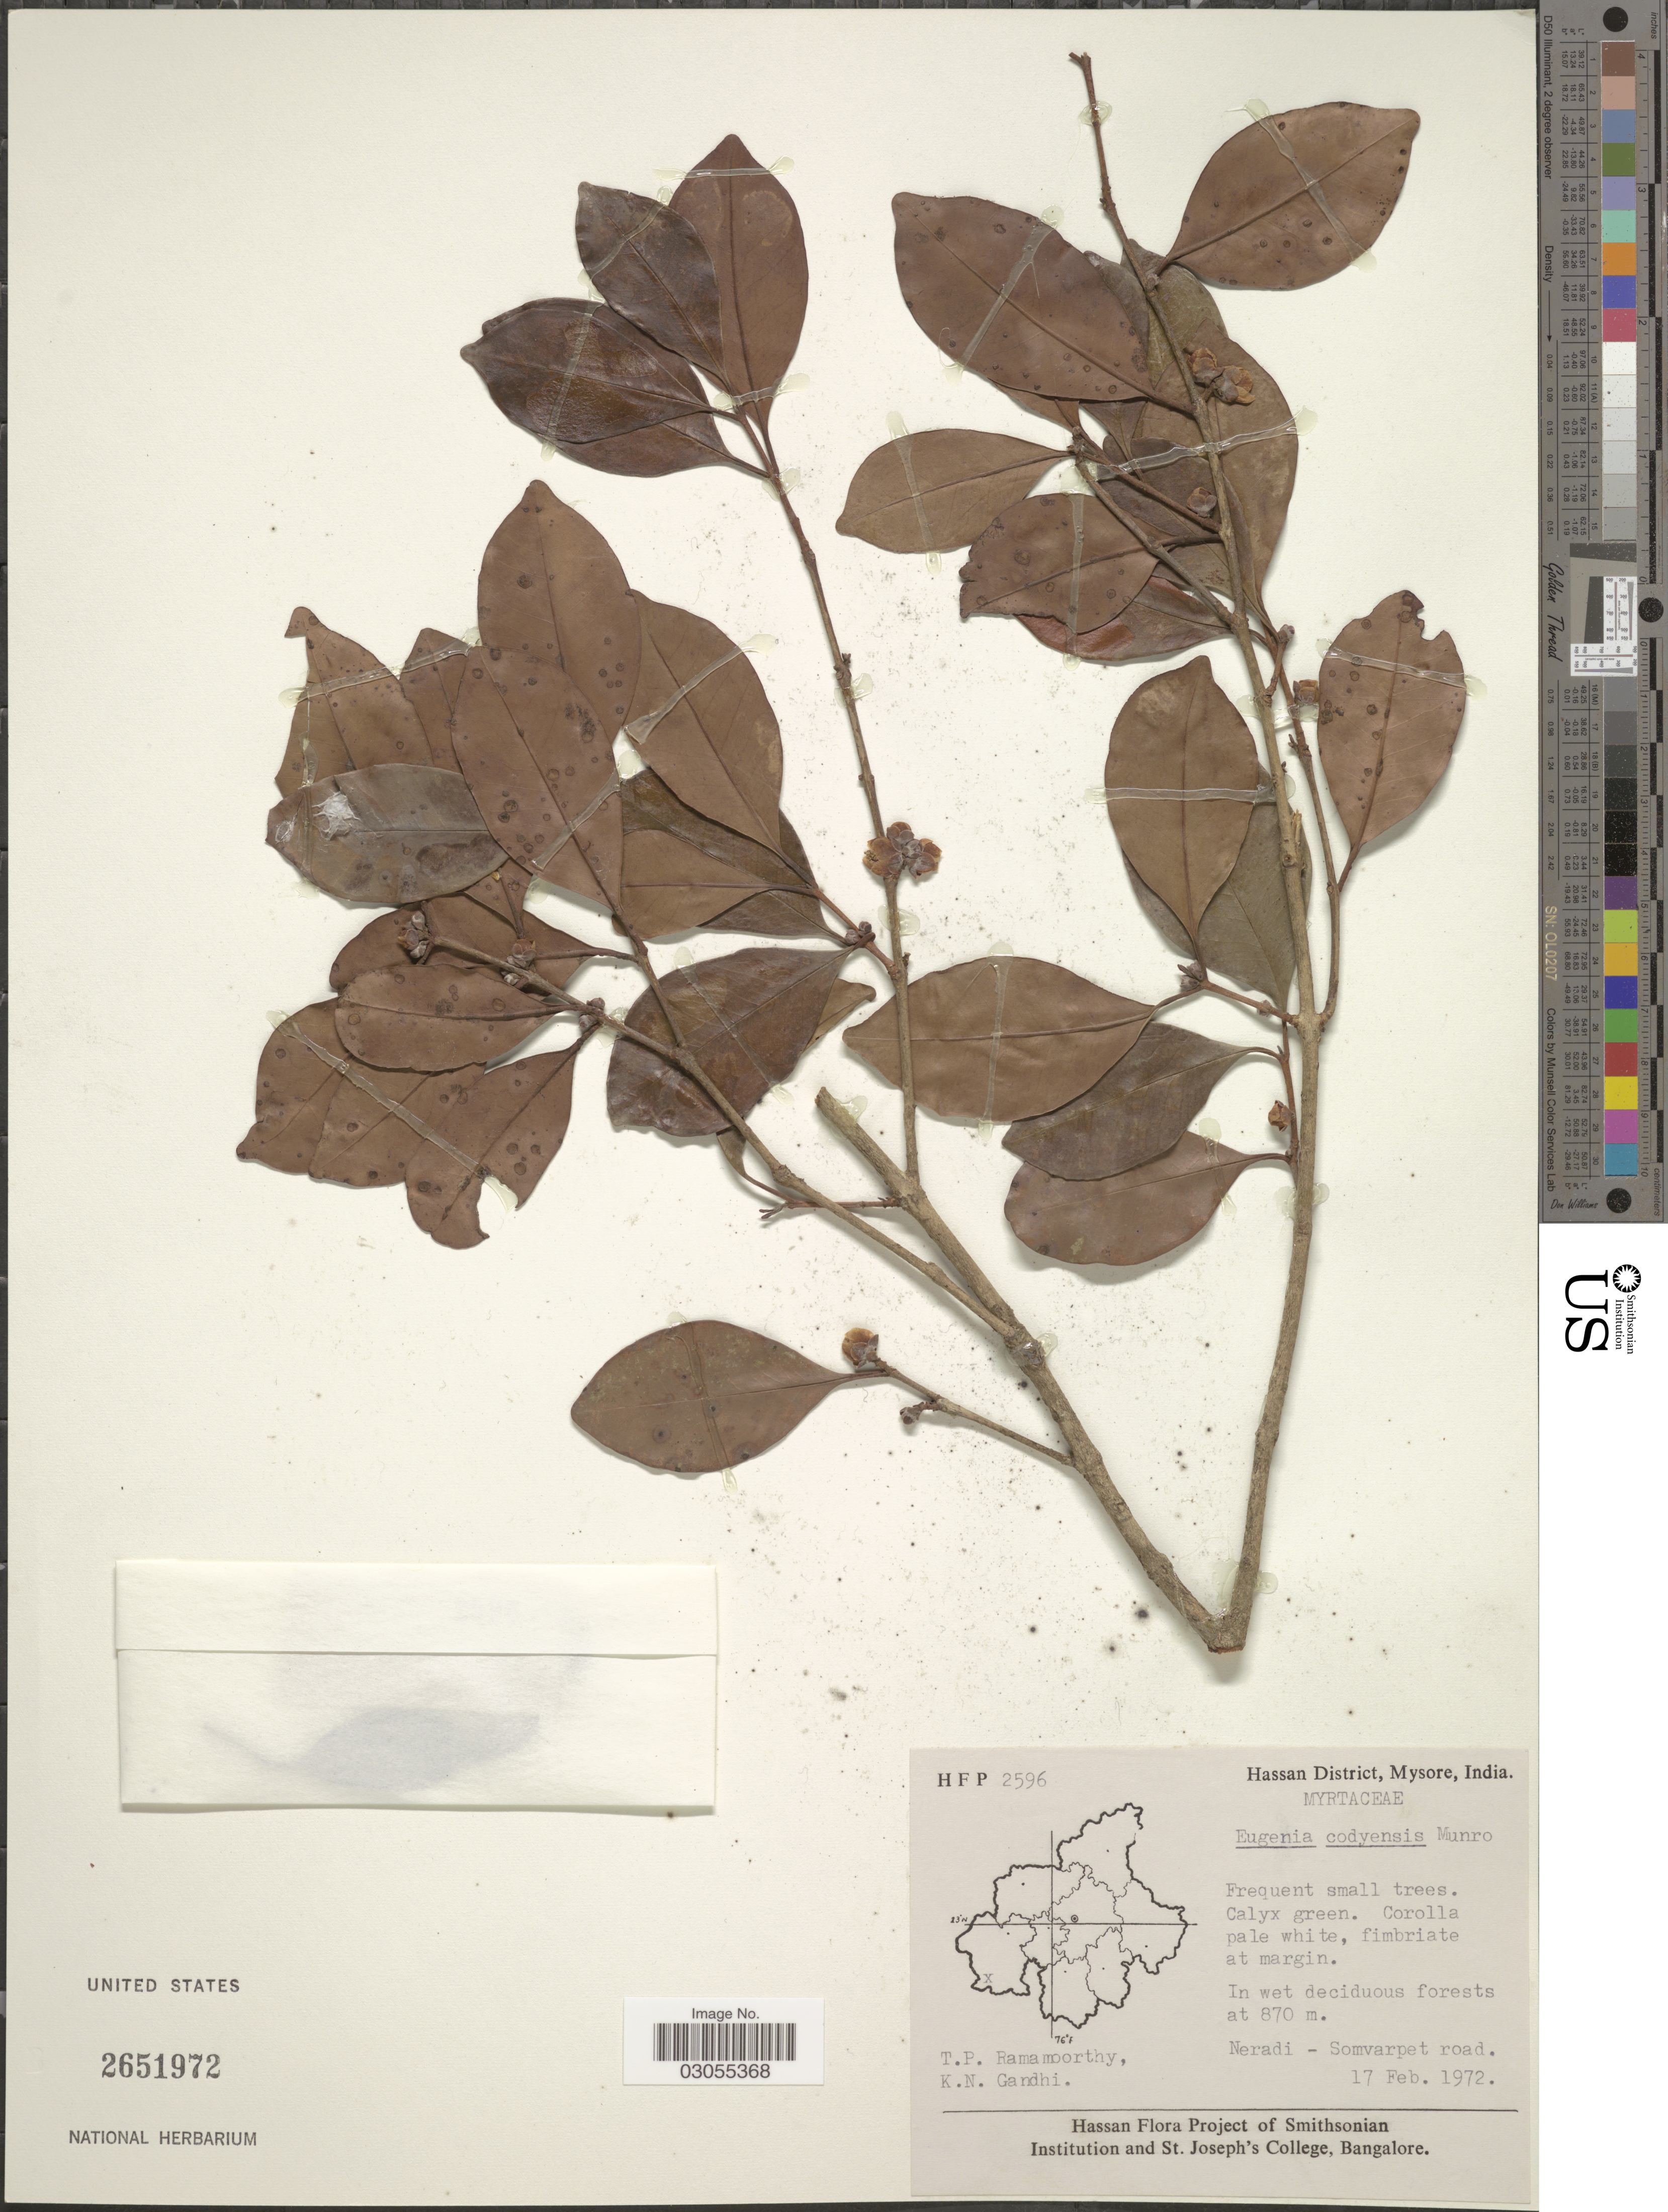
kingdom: Plantae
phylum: Tracheophyta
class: Magnoliopsida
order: Myrtales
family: Myrtaceae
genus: Eugenia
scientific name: Eugenia codyensis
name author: Munro ex Wight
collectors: T. P. Ramamoorthy & K. N. Gandhi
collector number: HFP 2596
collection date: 1972-02-17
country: India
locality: Hassan District, Mysore. Neradi- Somvarpet road.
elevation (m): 870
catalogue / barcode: US 2651972